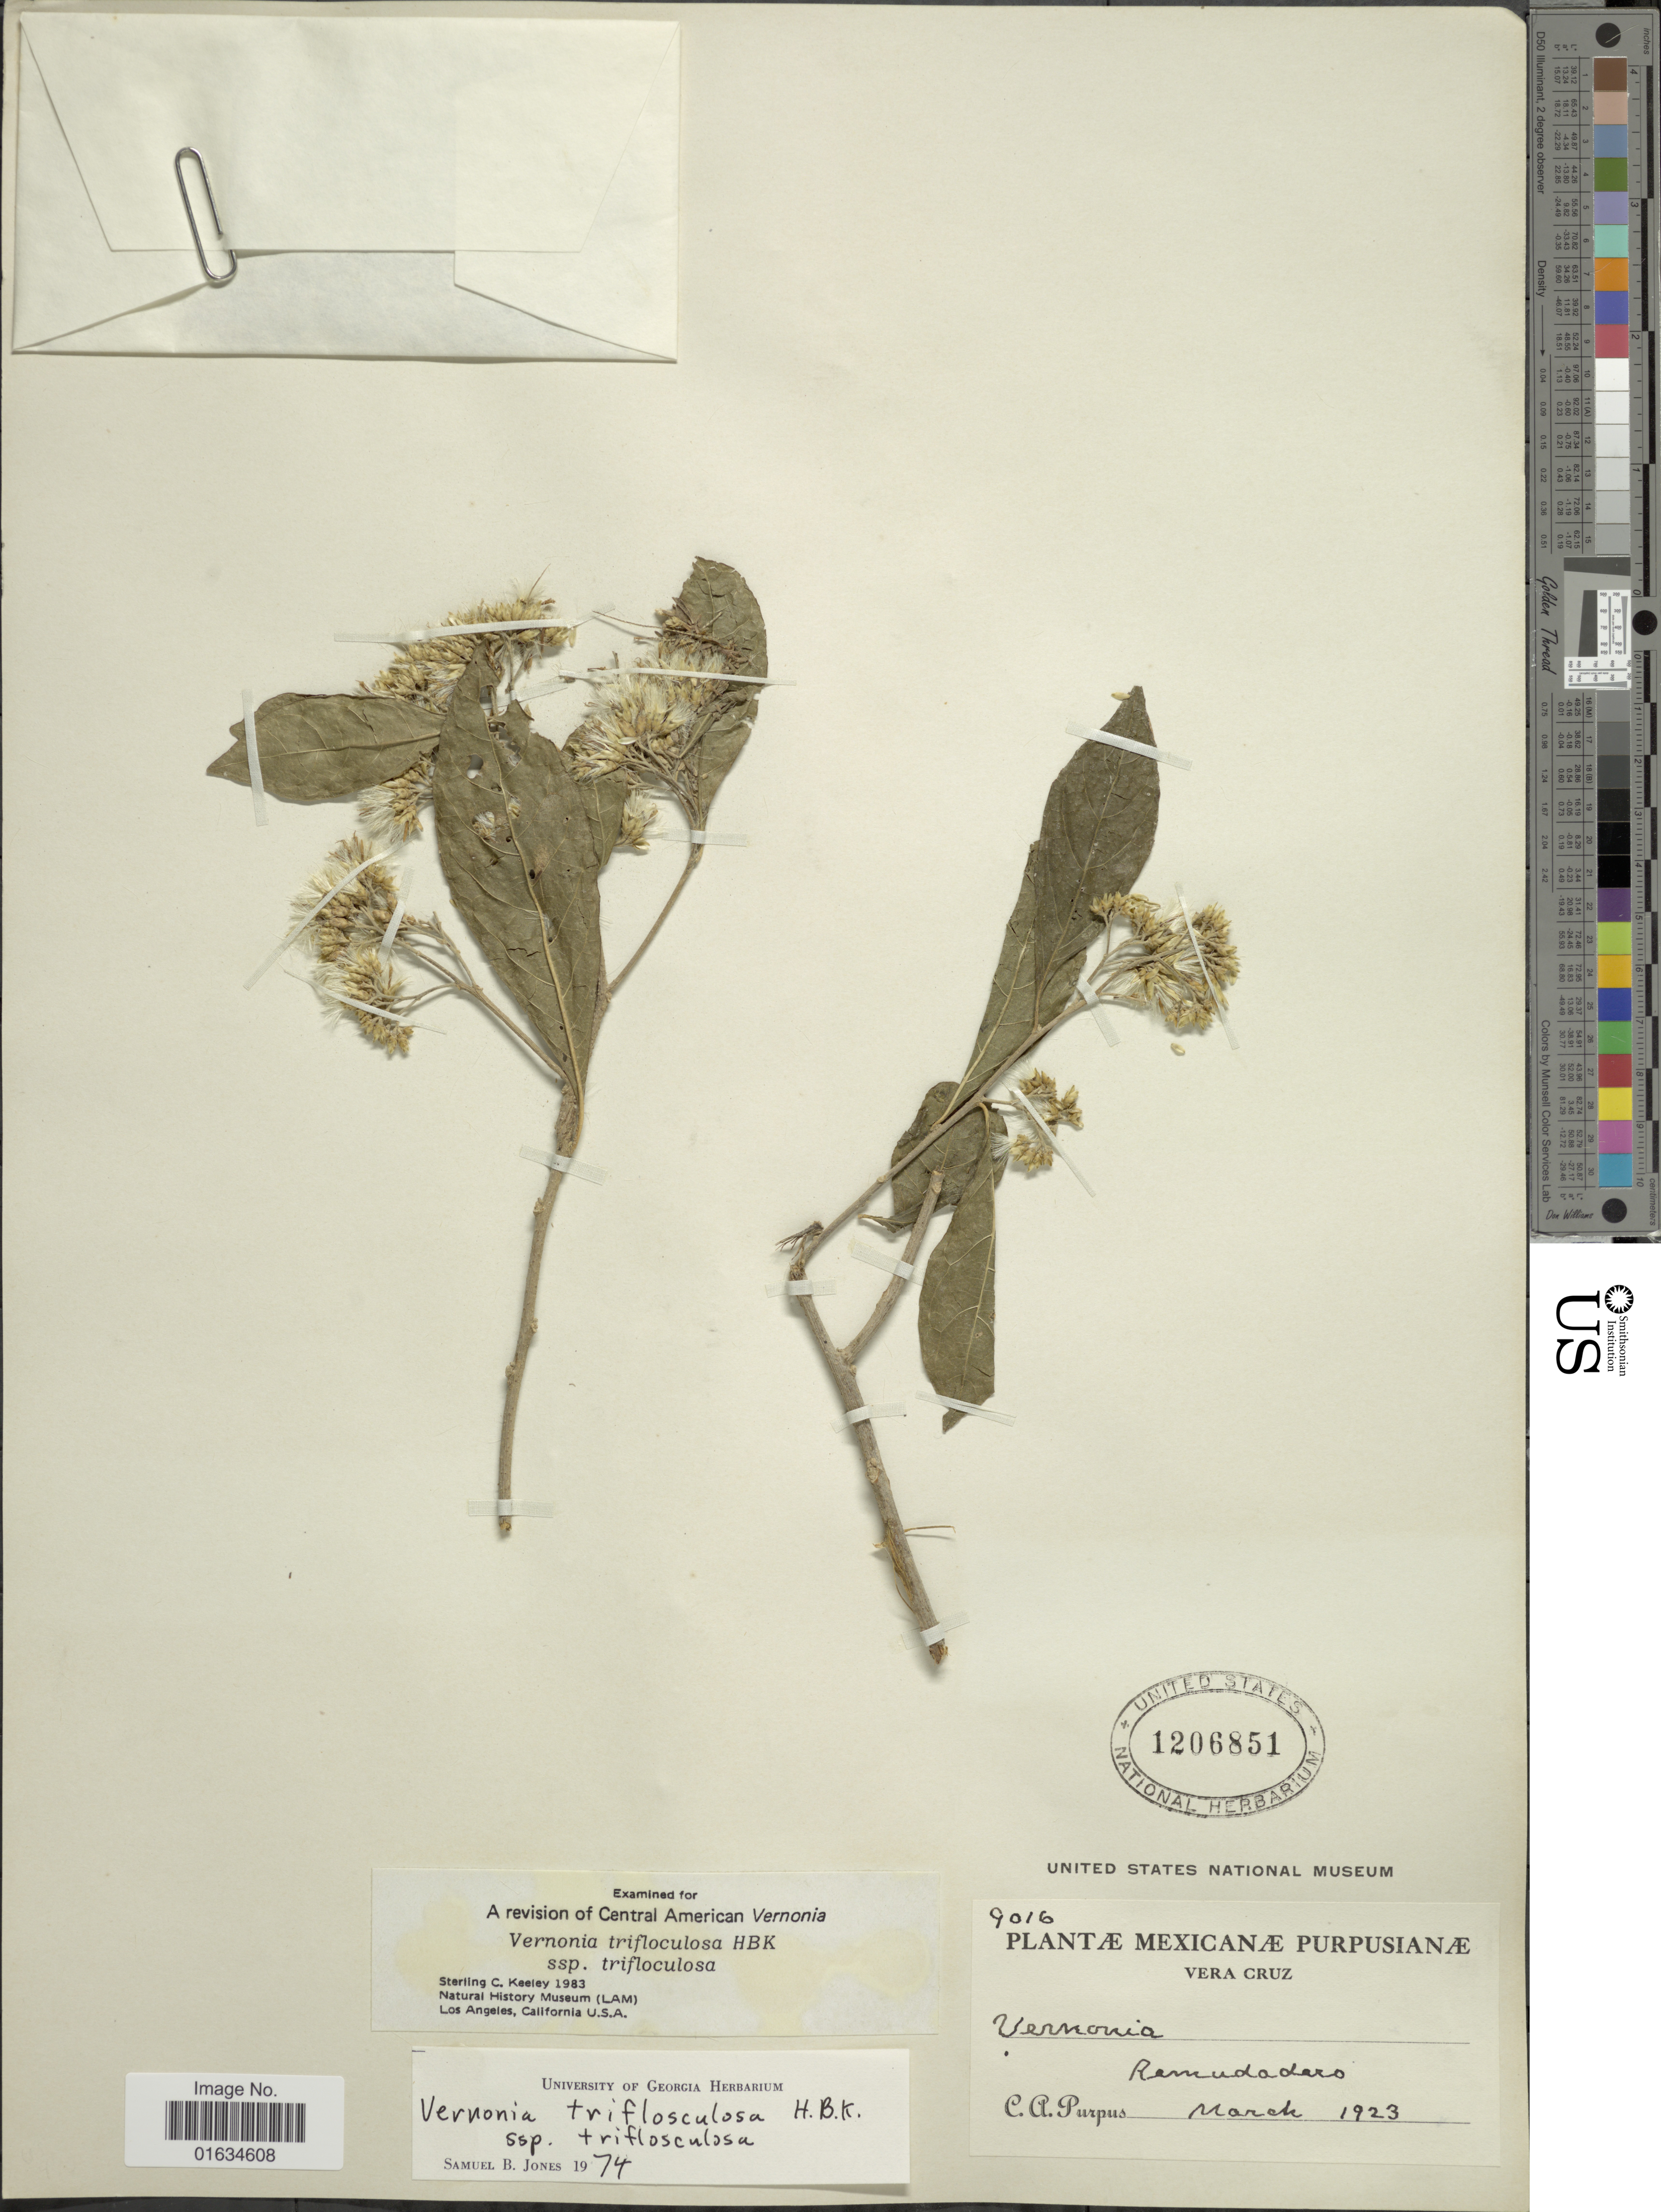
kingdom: Plantae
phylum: Tracheophyta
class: Magnoliopsida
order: Asterales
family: Asteraceae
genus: Eremosis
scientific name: Eremosis triflosculosa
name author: (Kunth) Gleason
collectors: C. A. Purpus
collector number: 9016*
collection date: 1923-03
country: Mexico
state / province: Veracruz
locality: Vera Cruz, Remudadero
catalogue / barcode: US 1208651